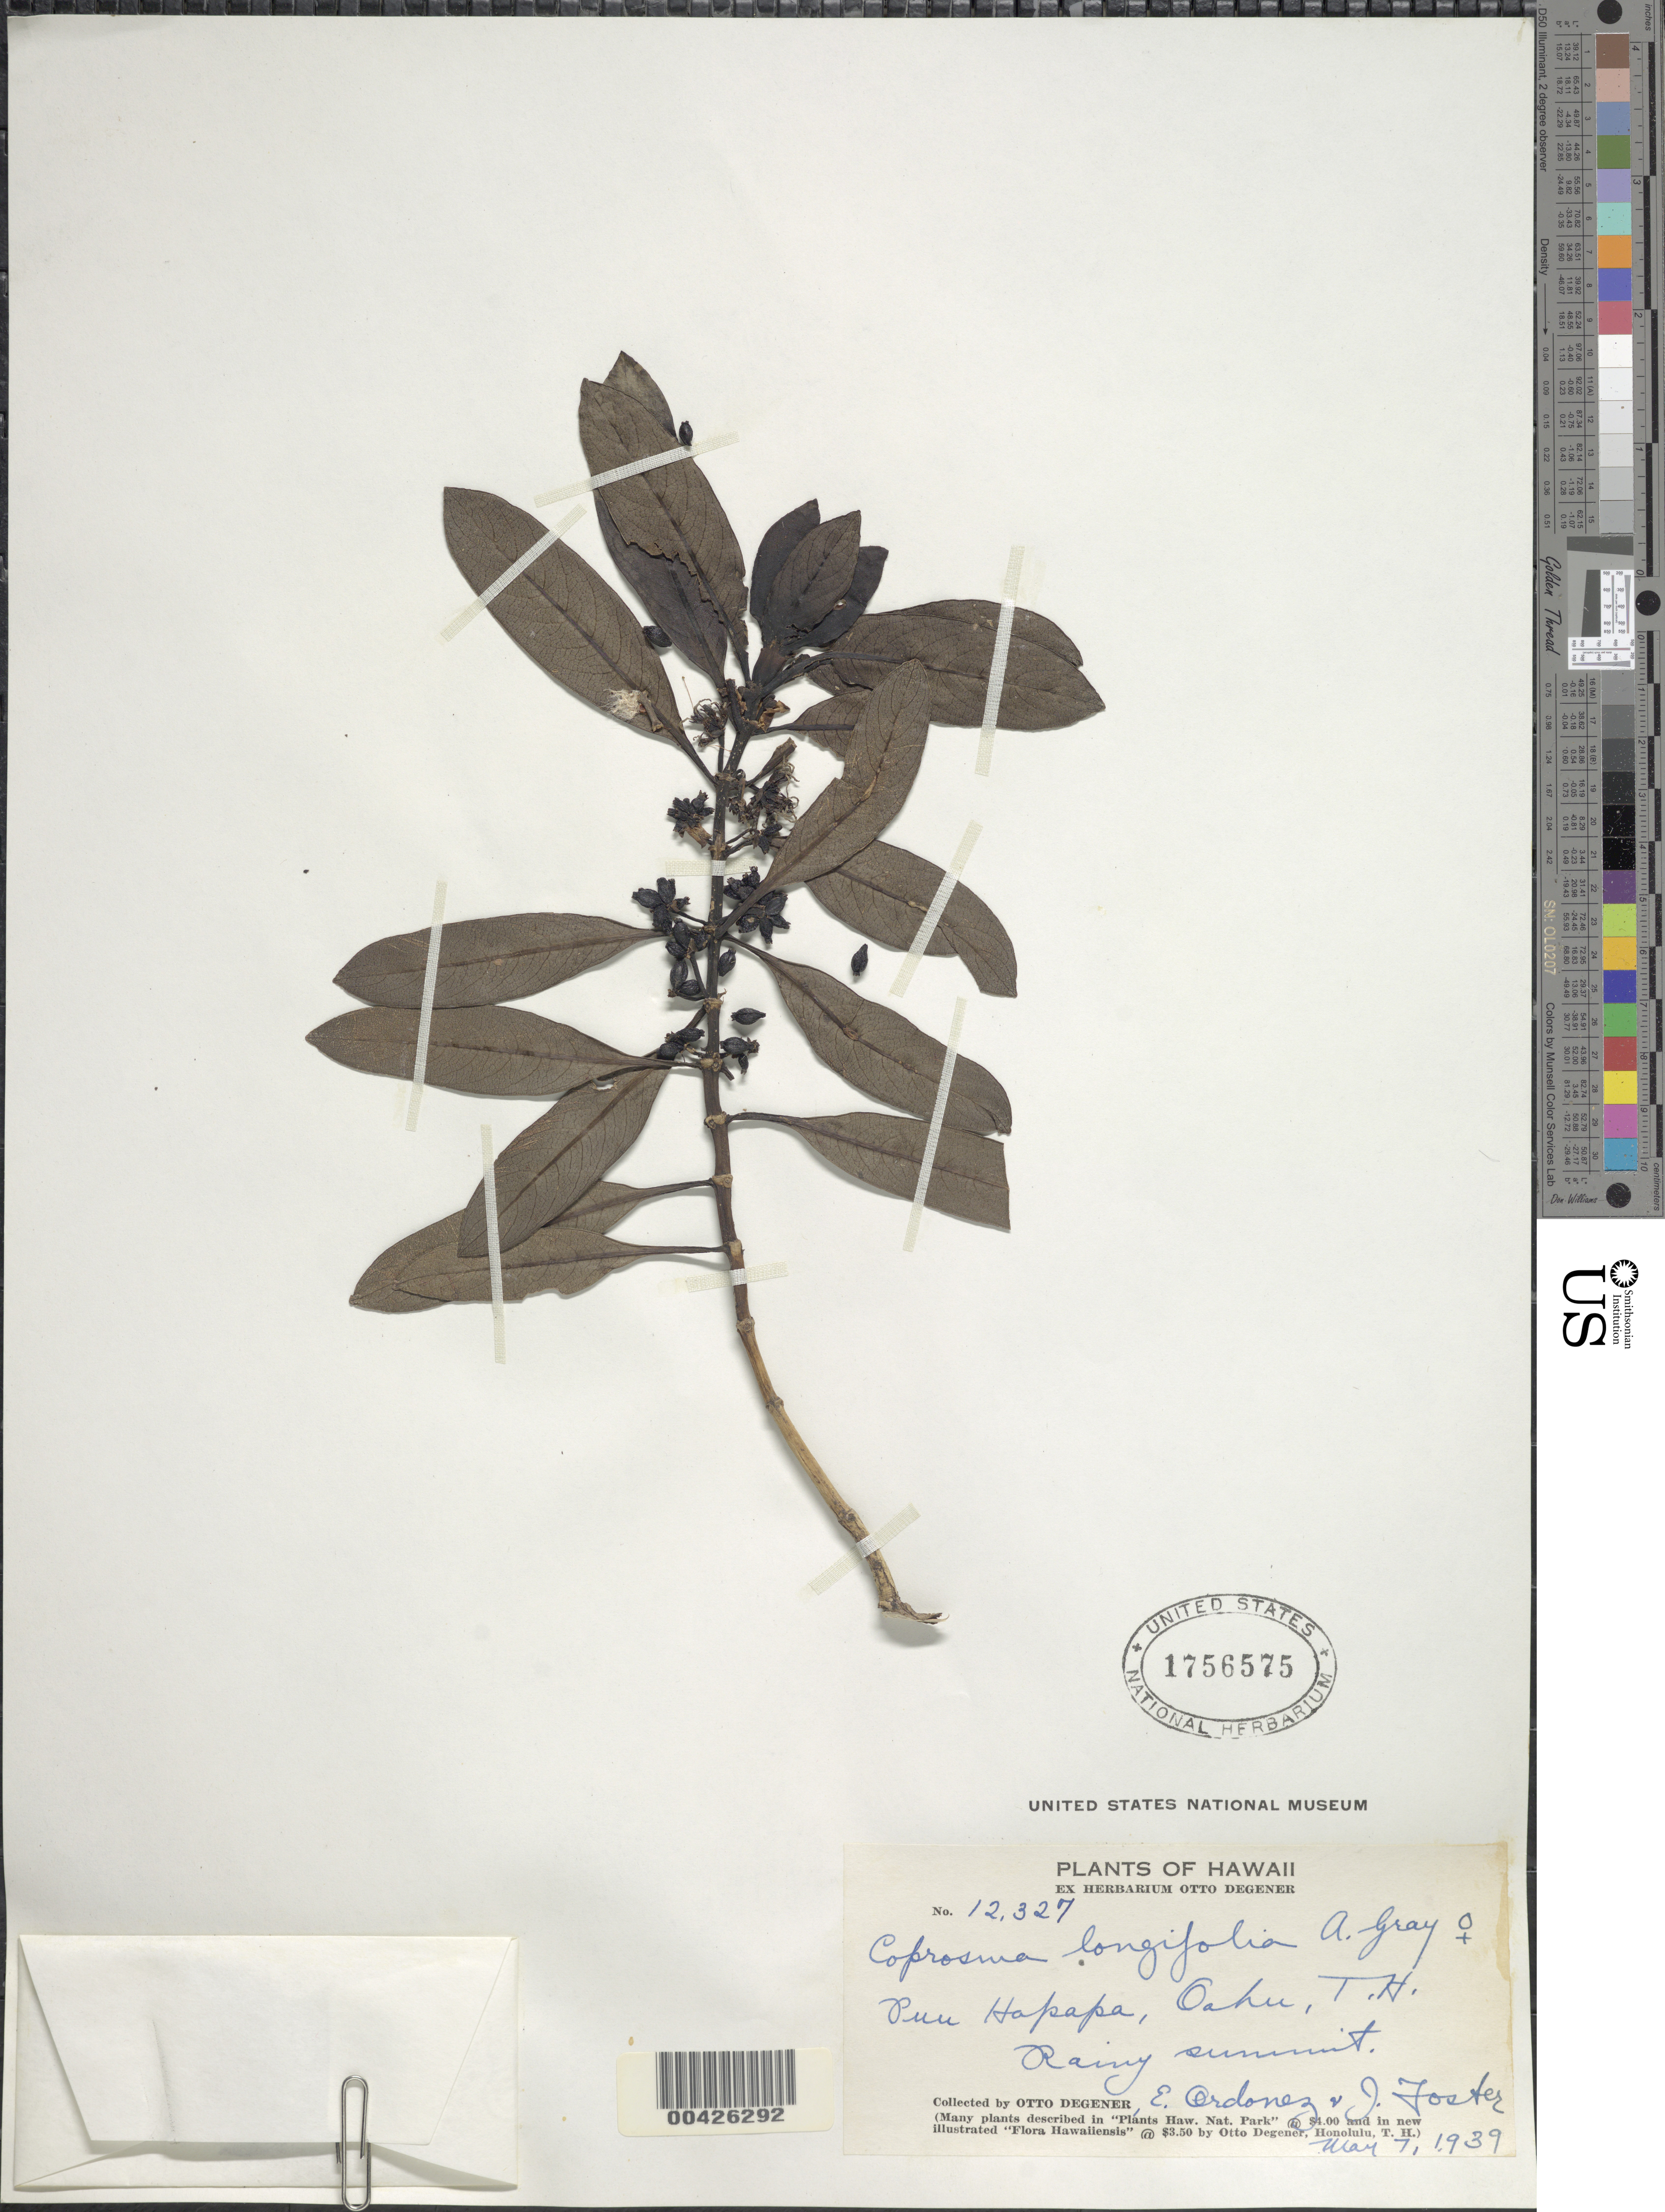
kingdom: Plantae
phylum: Tracheophyta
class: Magnoliopsida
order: Gentianales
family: Rubiaceae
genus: Coprosma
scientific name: Coprosma longifolia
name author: A. Gray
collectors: O. Degener, E. Ordonez & J. Foster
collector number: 12327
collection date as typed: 7 Mar 1939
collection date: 1939-03-07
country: United States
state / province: Hawaii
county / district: Honolulu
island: Oahu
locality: Puu Hapapa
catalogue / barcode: US 1756575